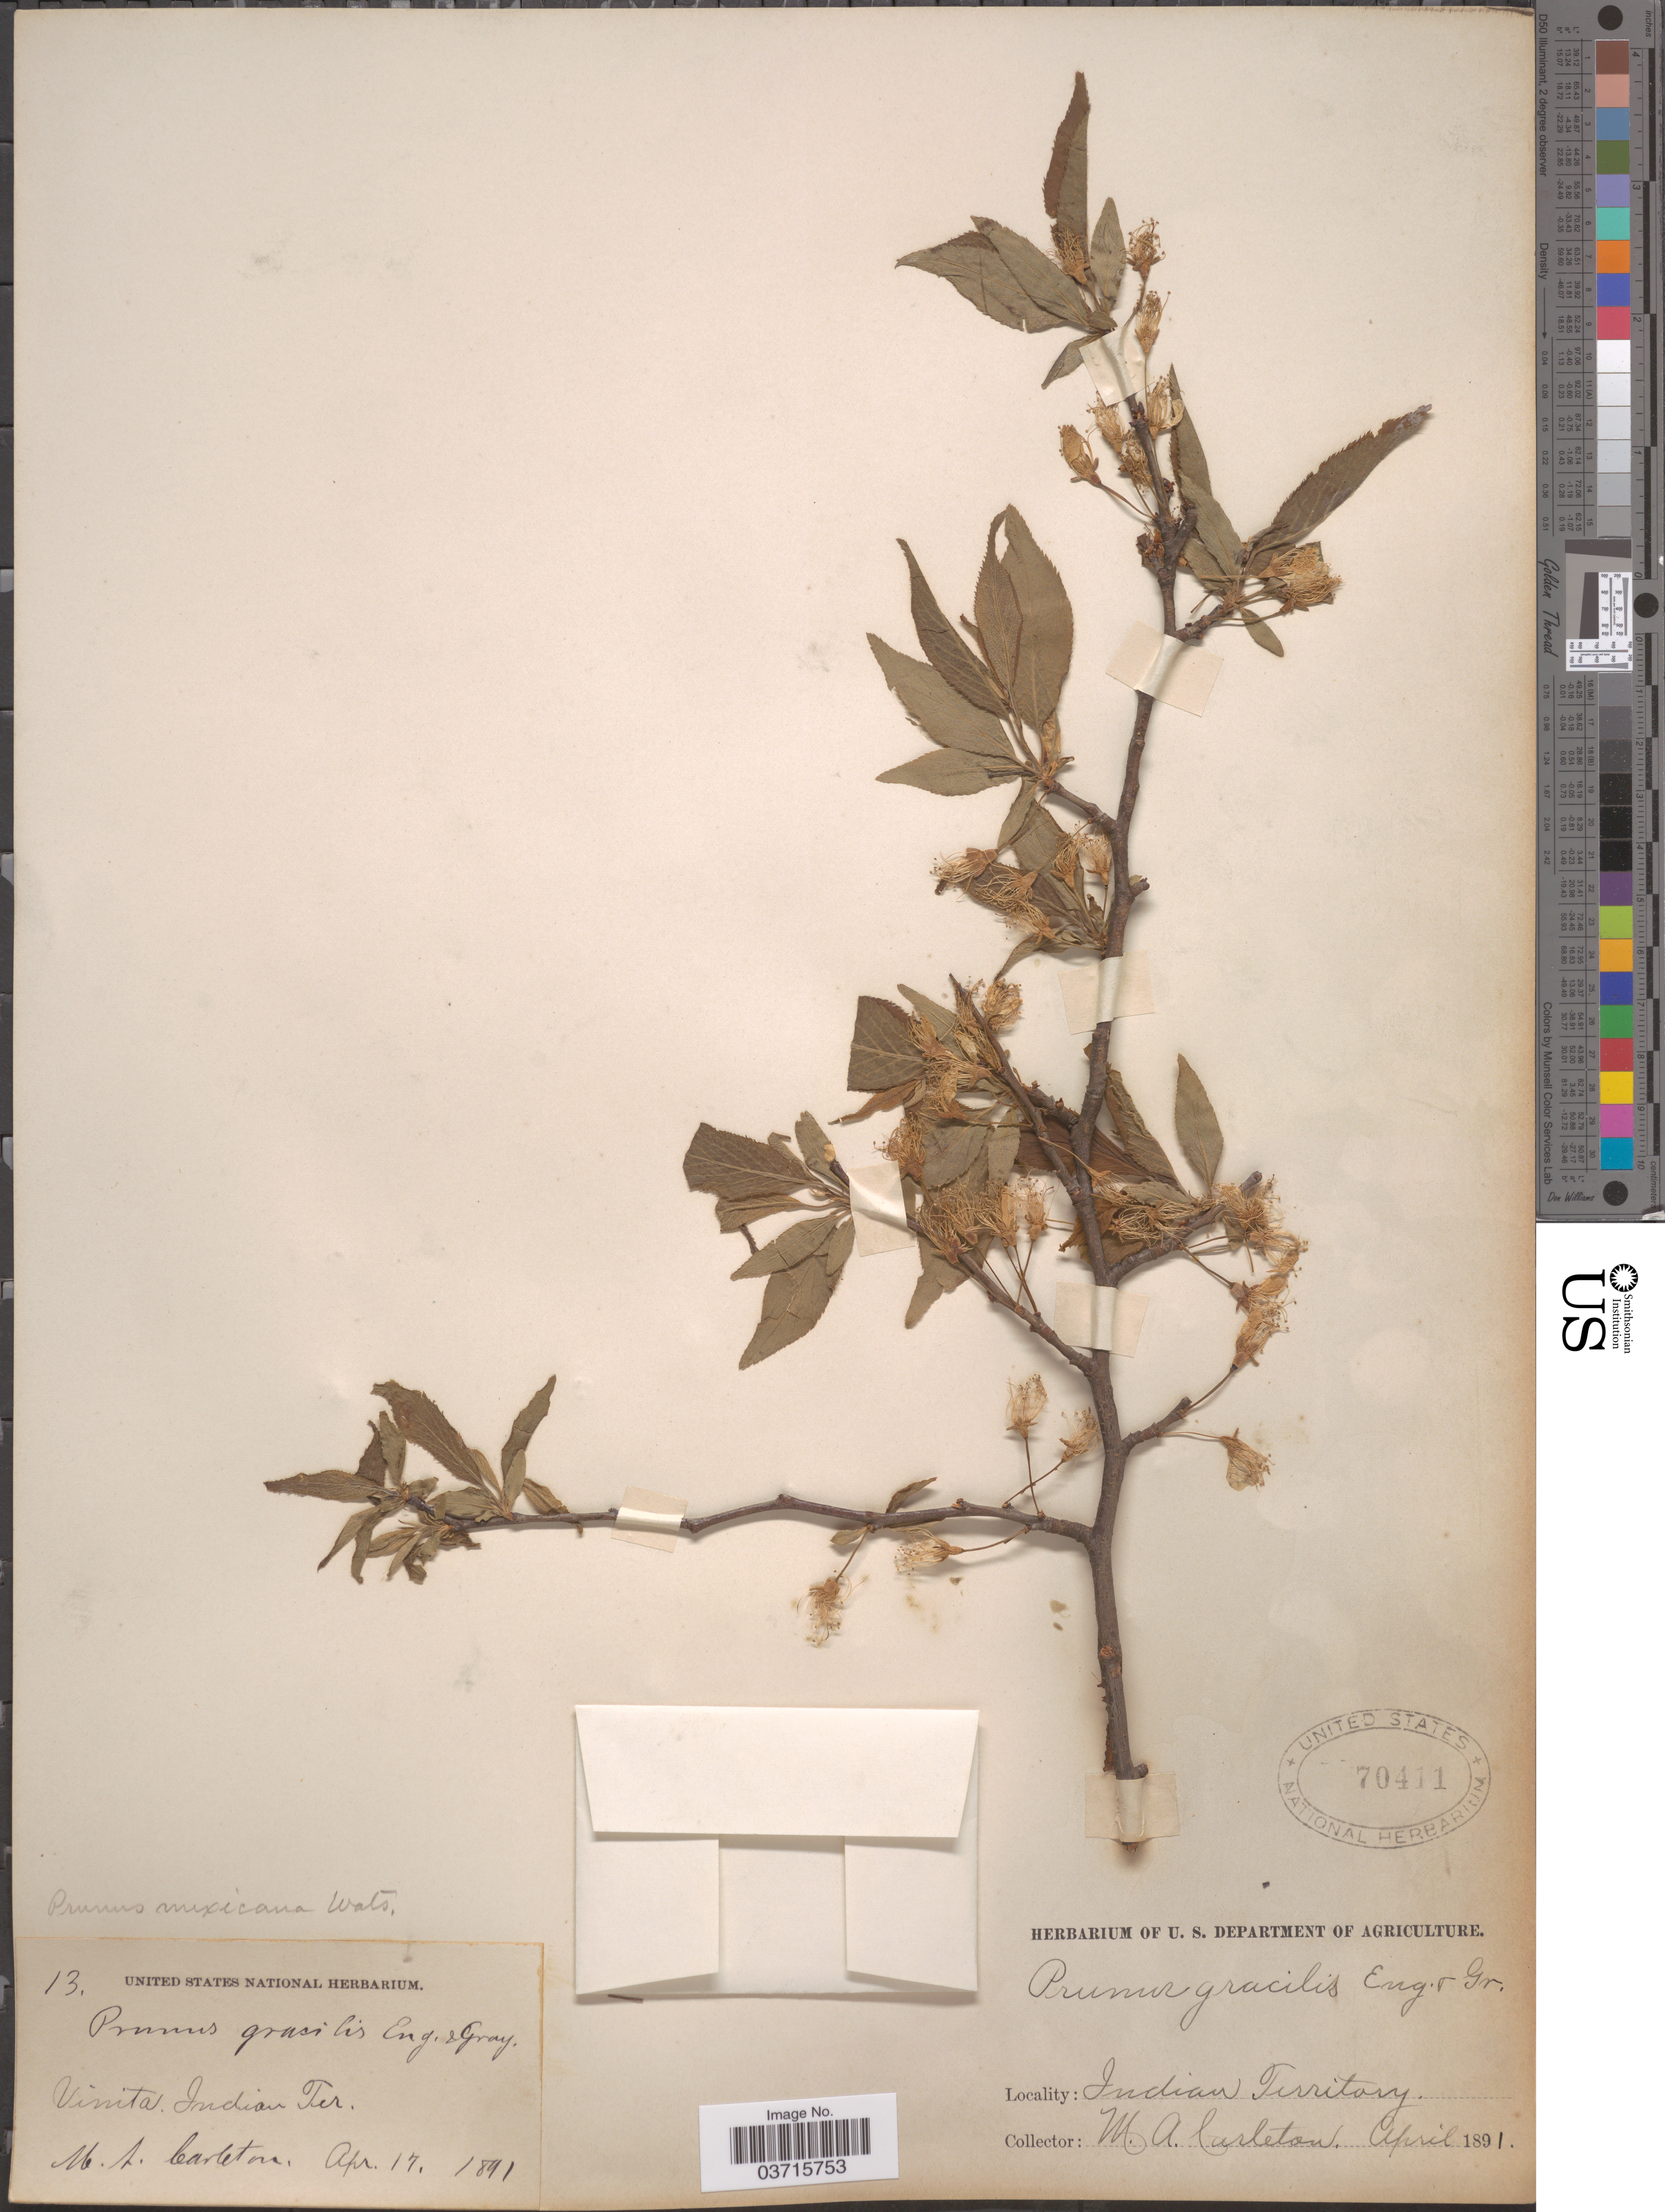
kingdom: Plantae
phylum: Tracheophyta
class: Magnoliopsida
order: Rosales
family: Rosaceae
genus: Prunus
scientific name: Prunus gracilis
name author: Engelm. & A. Gray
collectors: M. A. Carleton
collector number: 13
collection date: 1891-04-17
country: United States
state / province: Oklahoma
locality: Vinita, Indian Ter.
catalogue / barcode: US 70411